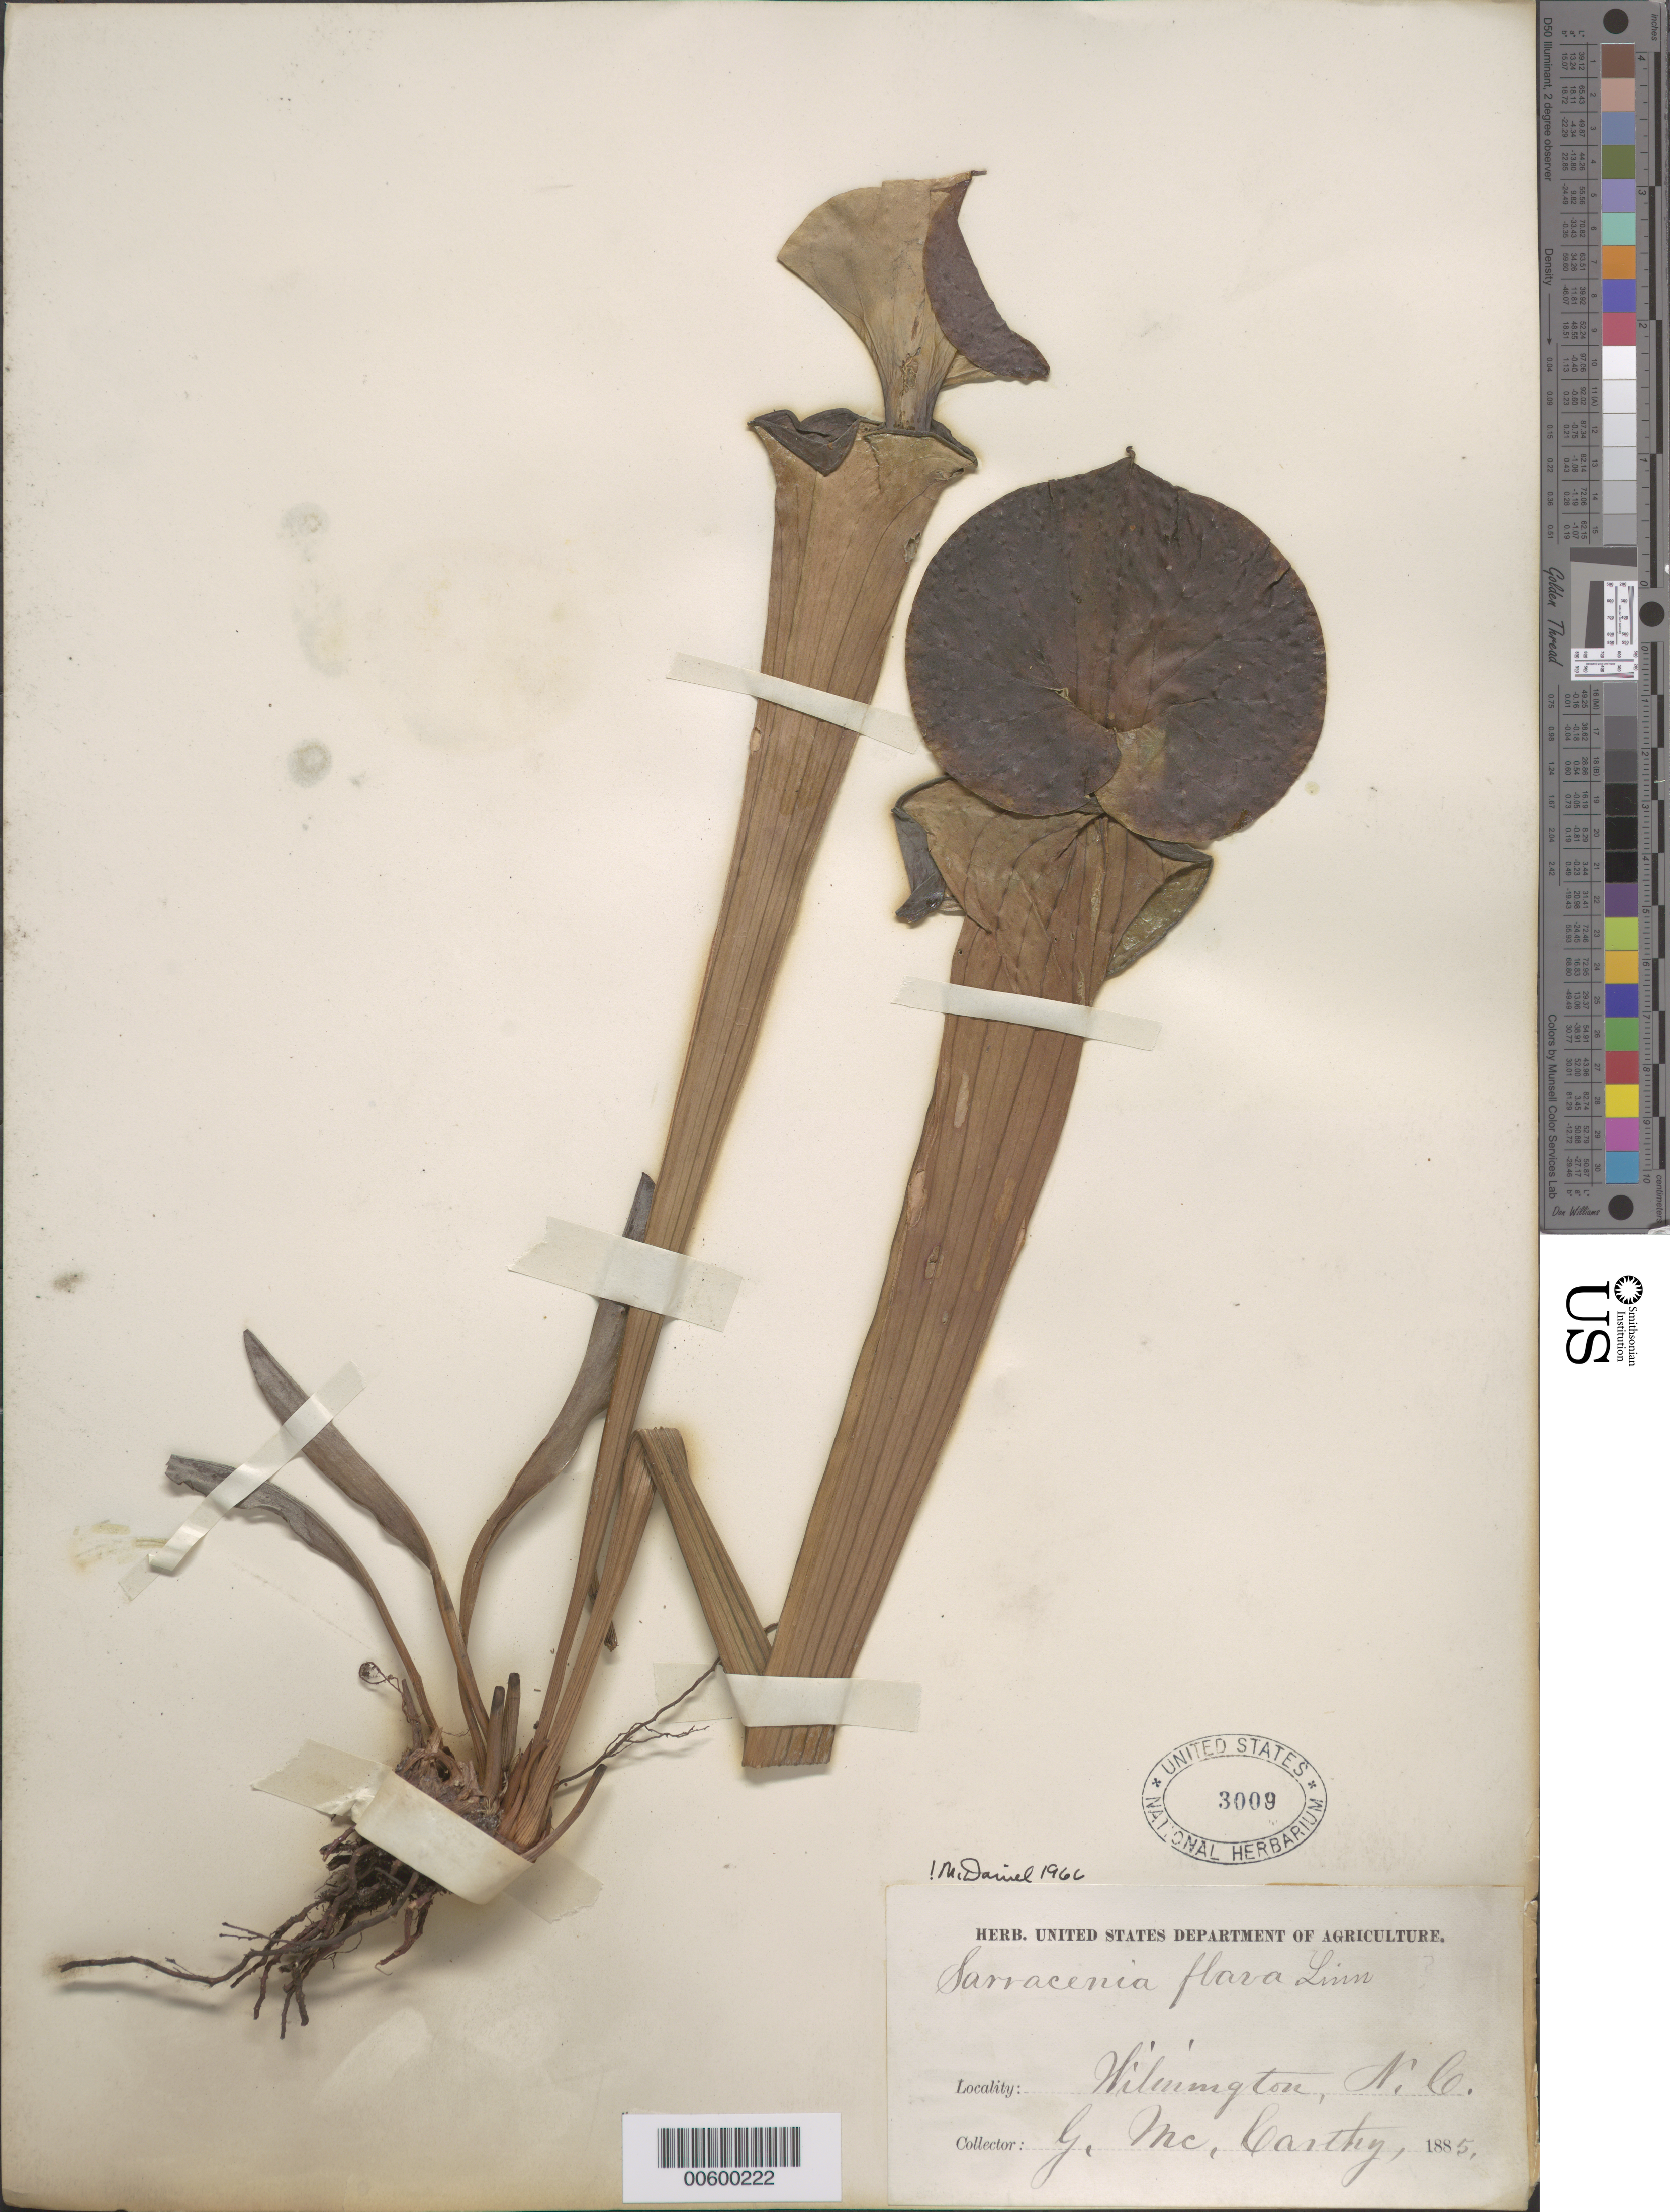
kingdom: Plantae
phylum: Tracheophyta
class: Magnoliopsida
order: Ericales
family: Sarraceniaceae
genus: Sarracenia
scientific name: Sarracenia flava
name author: L.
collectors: G. McCarthy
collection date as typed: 1885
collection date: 1885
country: United States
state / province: North Carolina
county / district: New Hanover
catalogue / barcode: US 3009